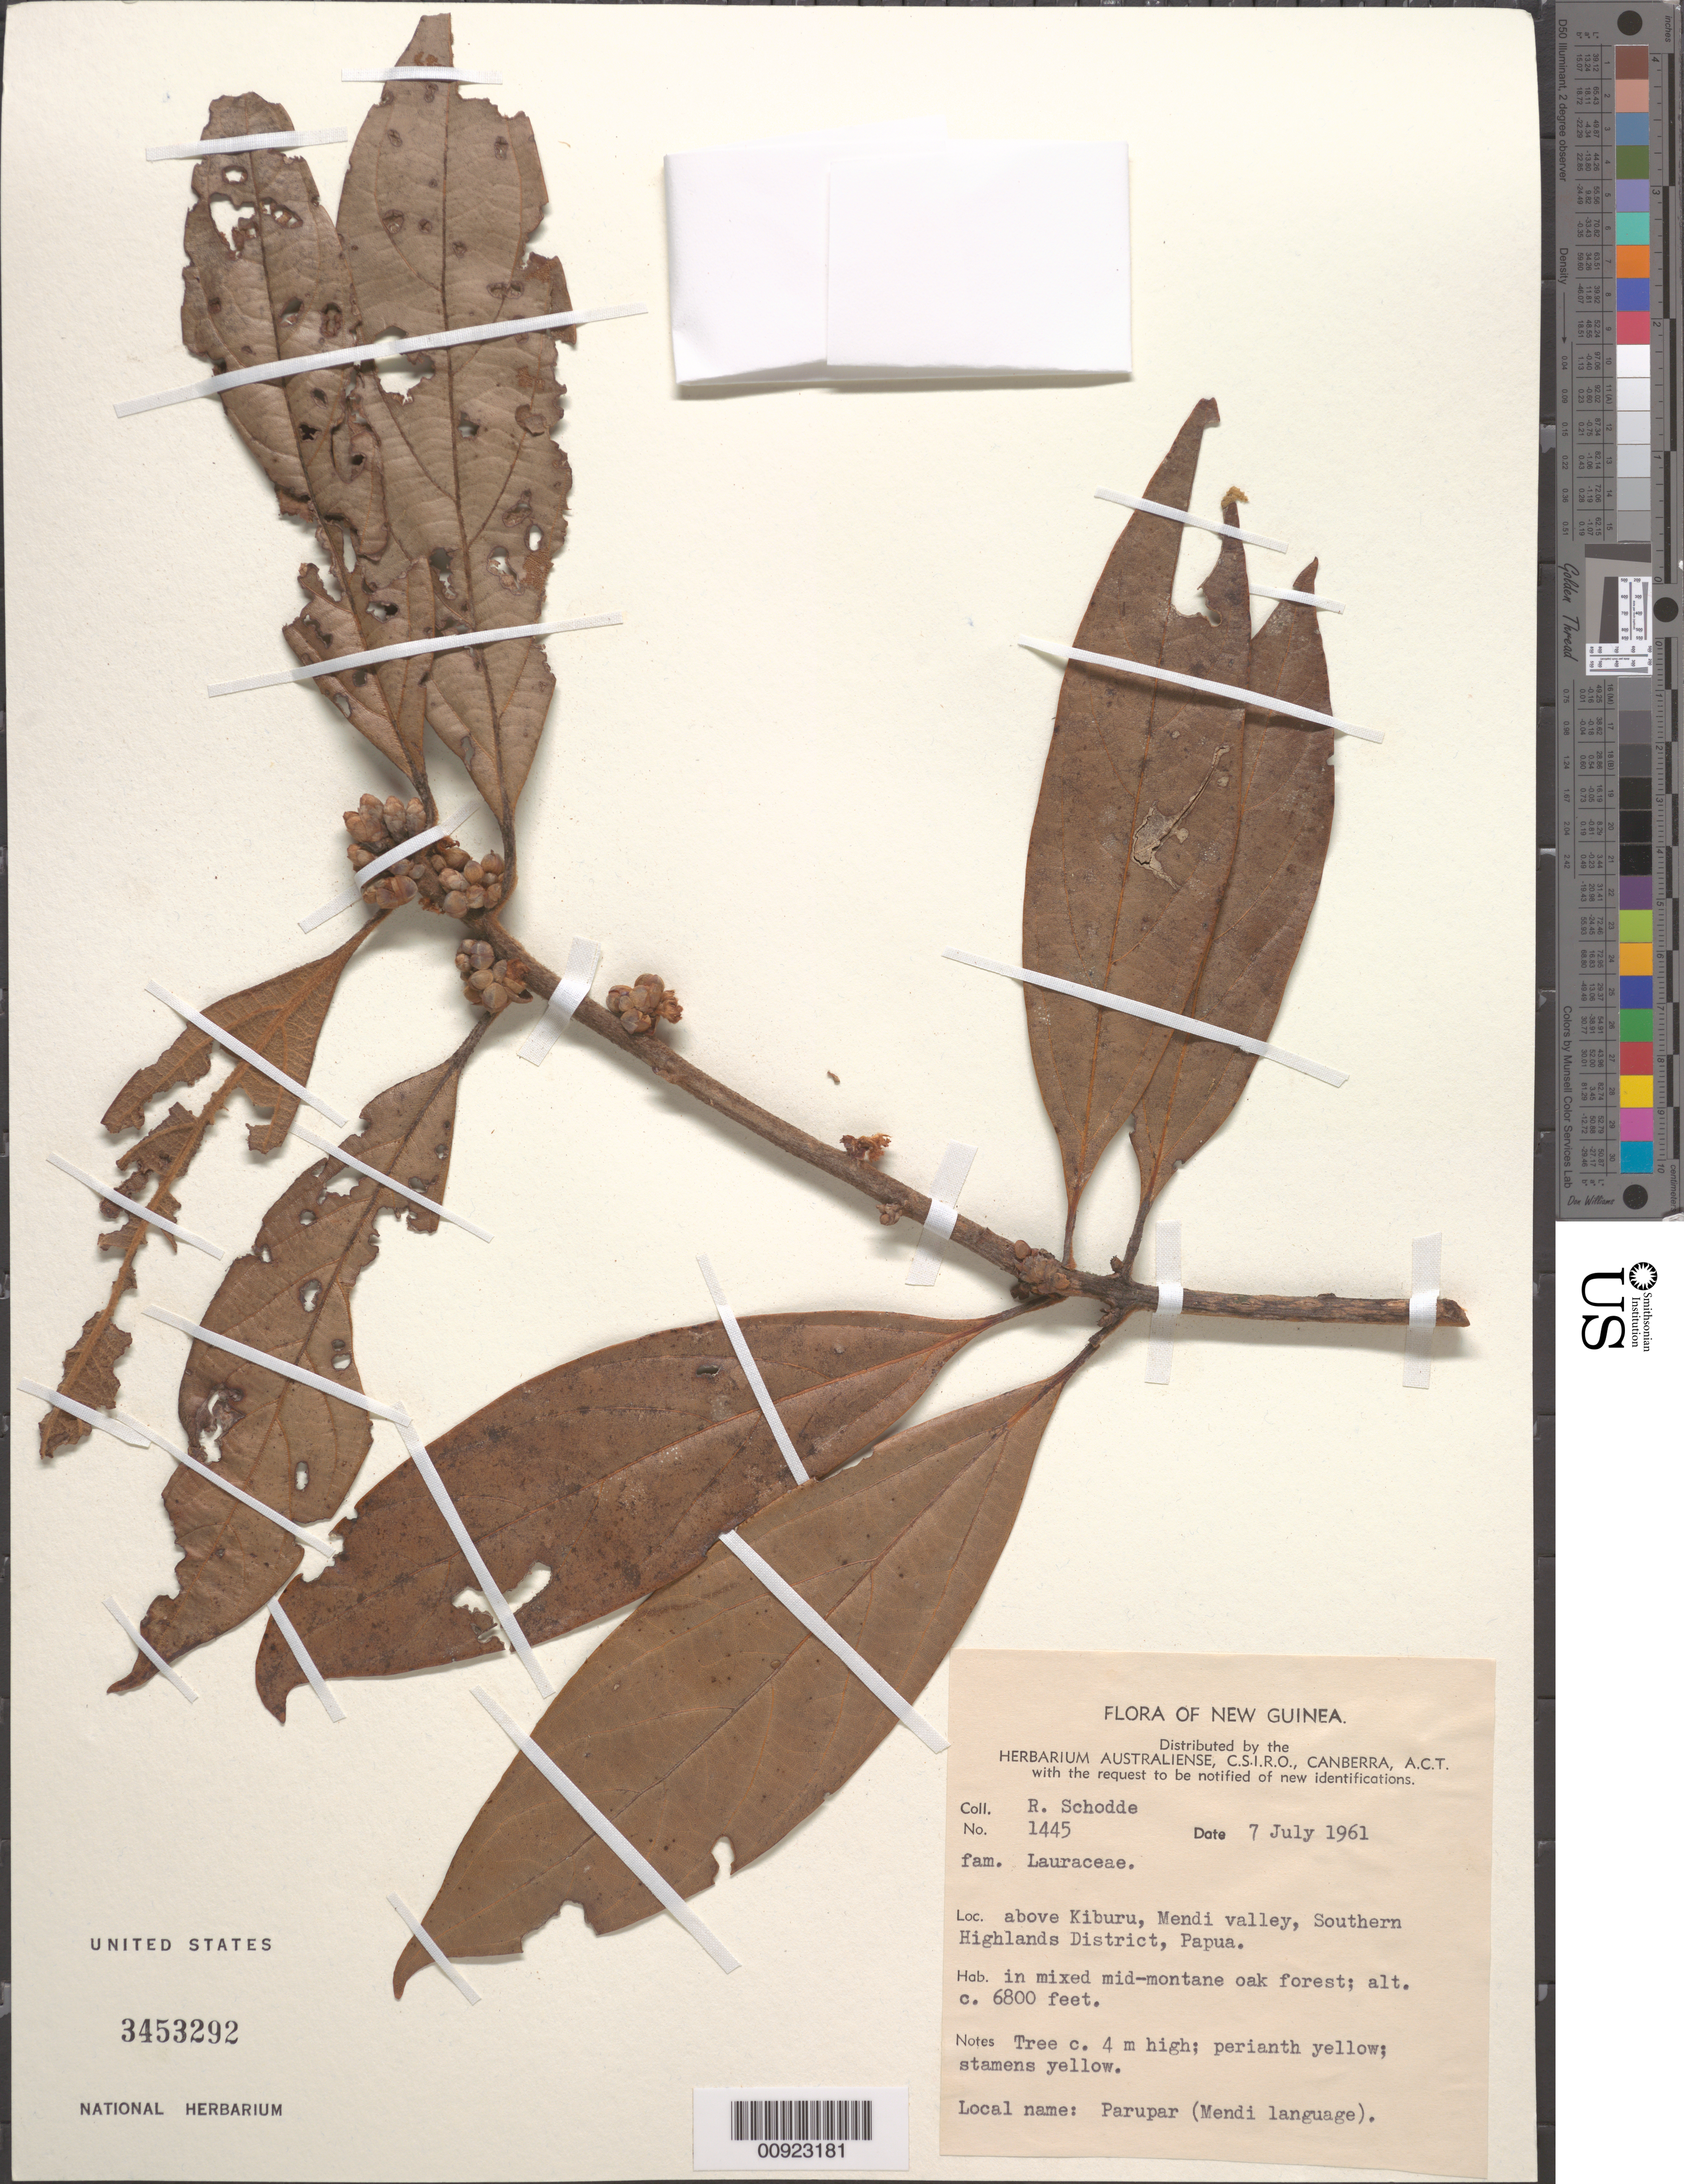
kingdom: Plantae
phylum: Tracheophyta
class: Magnoliopsida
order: Laurales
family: Lauraceae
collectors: R. Schodde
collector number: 1445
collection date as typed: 07 Jul 1961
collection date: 1961-07-07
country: Papua New Guinea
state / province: Southern Highlands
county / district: Mendi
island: New Guinea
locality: above Kiburu, Mendi valley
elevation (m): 2073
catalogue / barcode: US 3453292